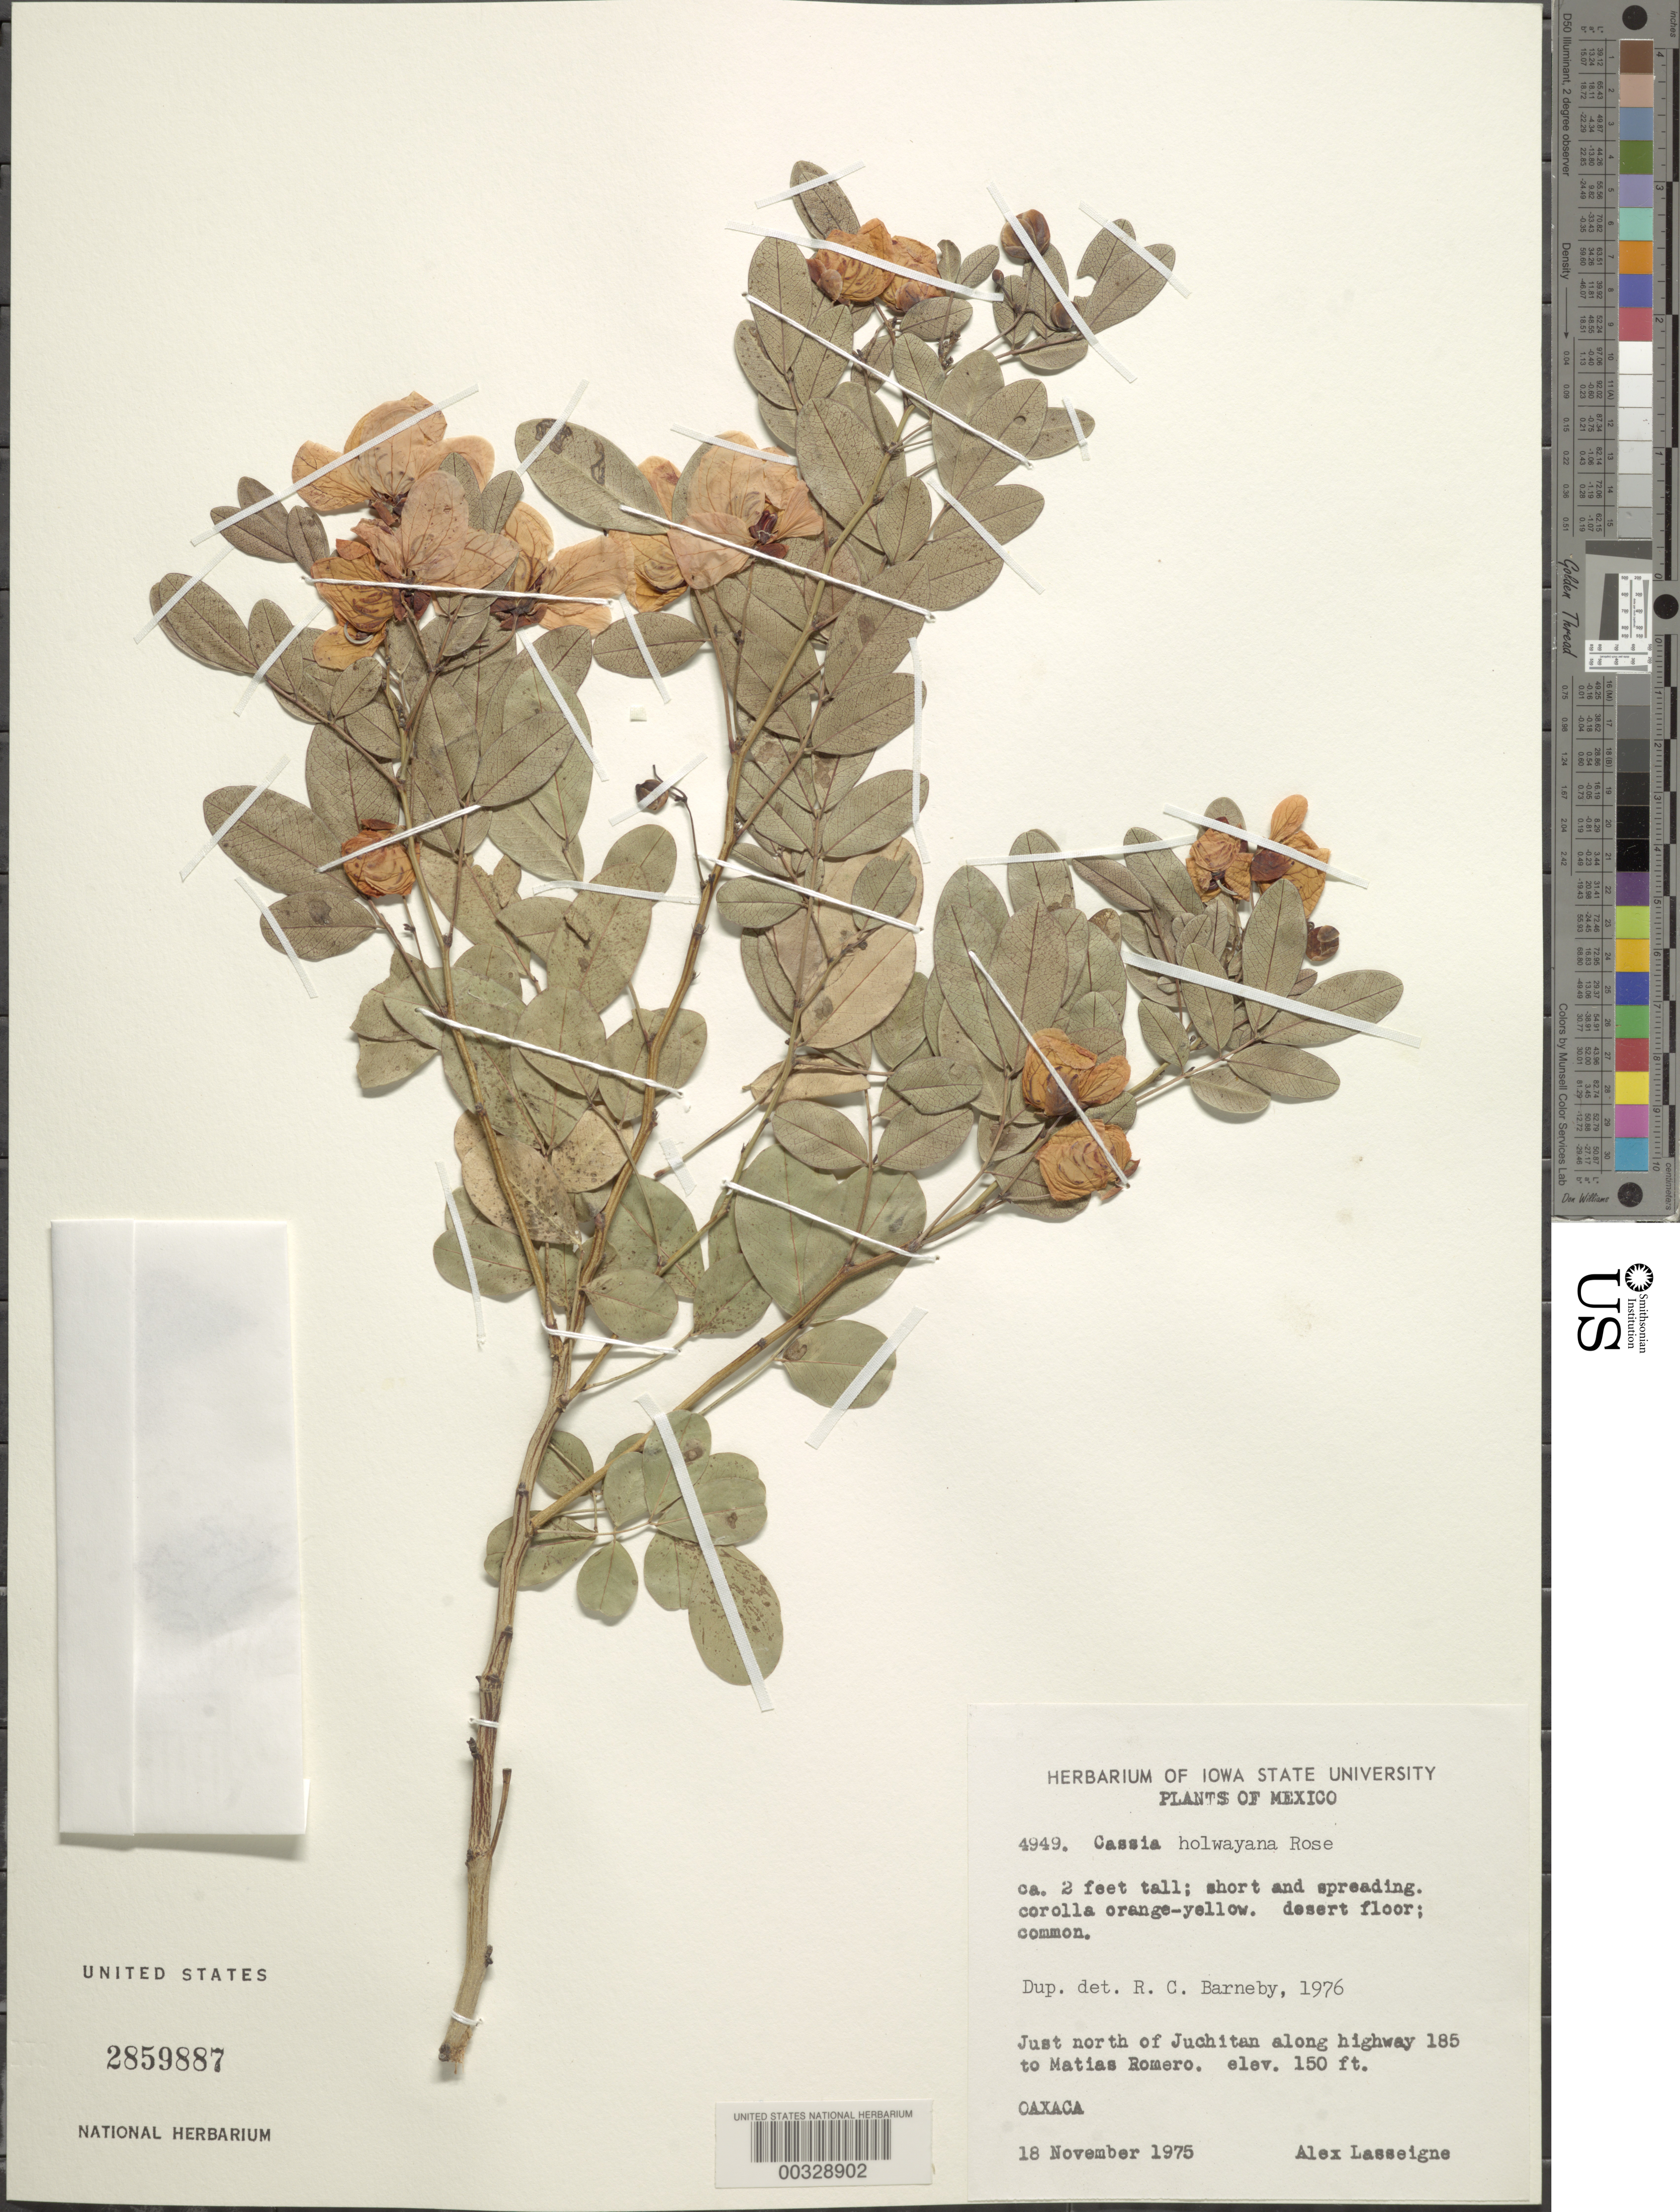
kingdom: Plantae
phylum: Tracheophyta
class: Magnoliopsida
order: Fabales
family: Fabaceae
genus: Senna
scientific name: Senna holwayana var. holwayana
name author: (Rose) H.S. Irwin & Barneby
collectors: A. Lasseigne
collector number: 4949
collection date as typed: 18 Nov 1975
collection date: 1975-11-18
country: Mexico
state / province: Oaxaca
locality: Just N of Juchitan along highway 185 to matias romero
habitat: Desert floor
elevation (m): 46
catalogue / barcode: US 2859887